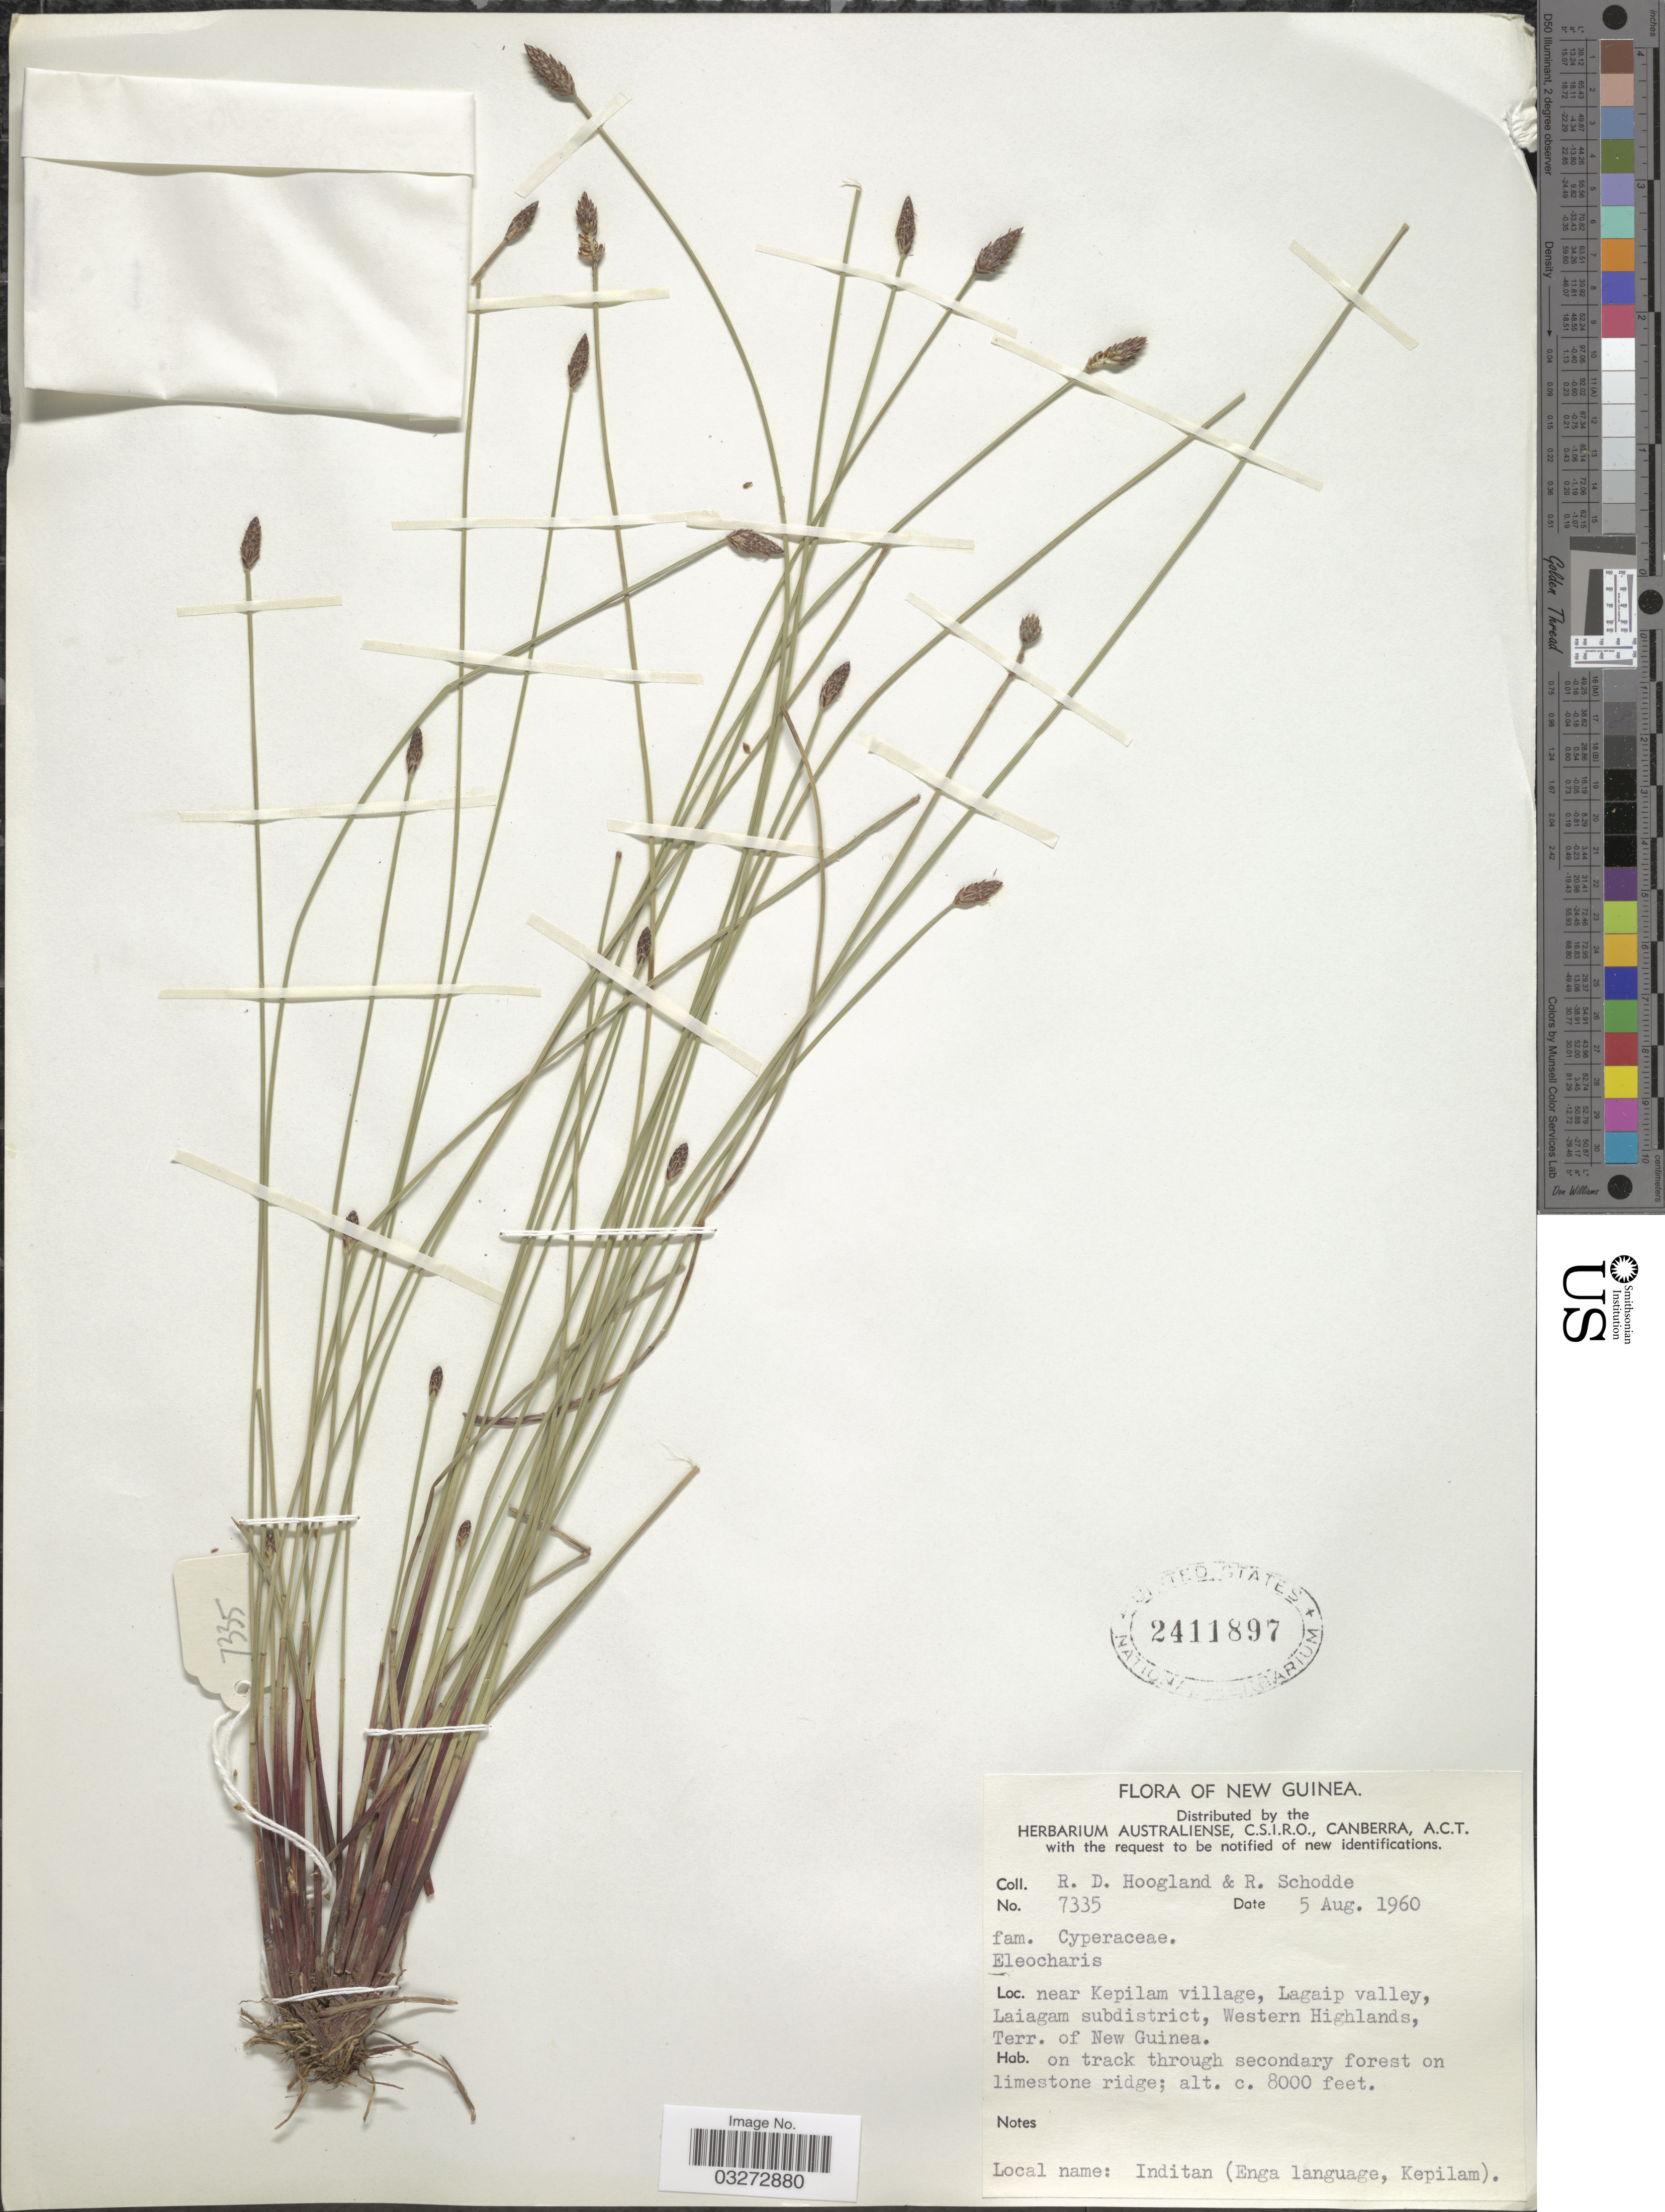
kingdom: Plantae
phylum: Tracheophyta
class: Liliopsida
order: Poales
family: Cyperaceae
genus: Eleocharis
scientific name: Eleocharis tetraquetra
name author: Nees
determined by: Kern, J. H.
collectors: R. D. Hoogland & R. Schodde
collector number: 7335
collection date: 1960-08-05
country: Papua New Guinea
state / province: Western Highlands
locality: New Guinea. Near Kepilam village, Lagaip Valley, Laiagam subdistrict. Terr. of New Guinea.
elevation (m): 2438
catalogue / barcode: US 2411897